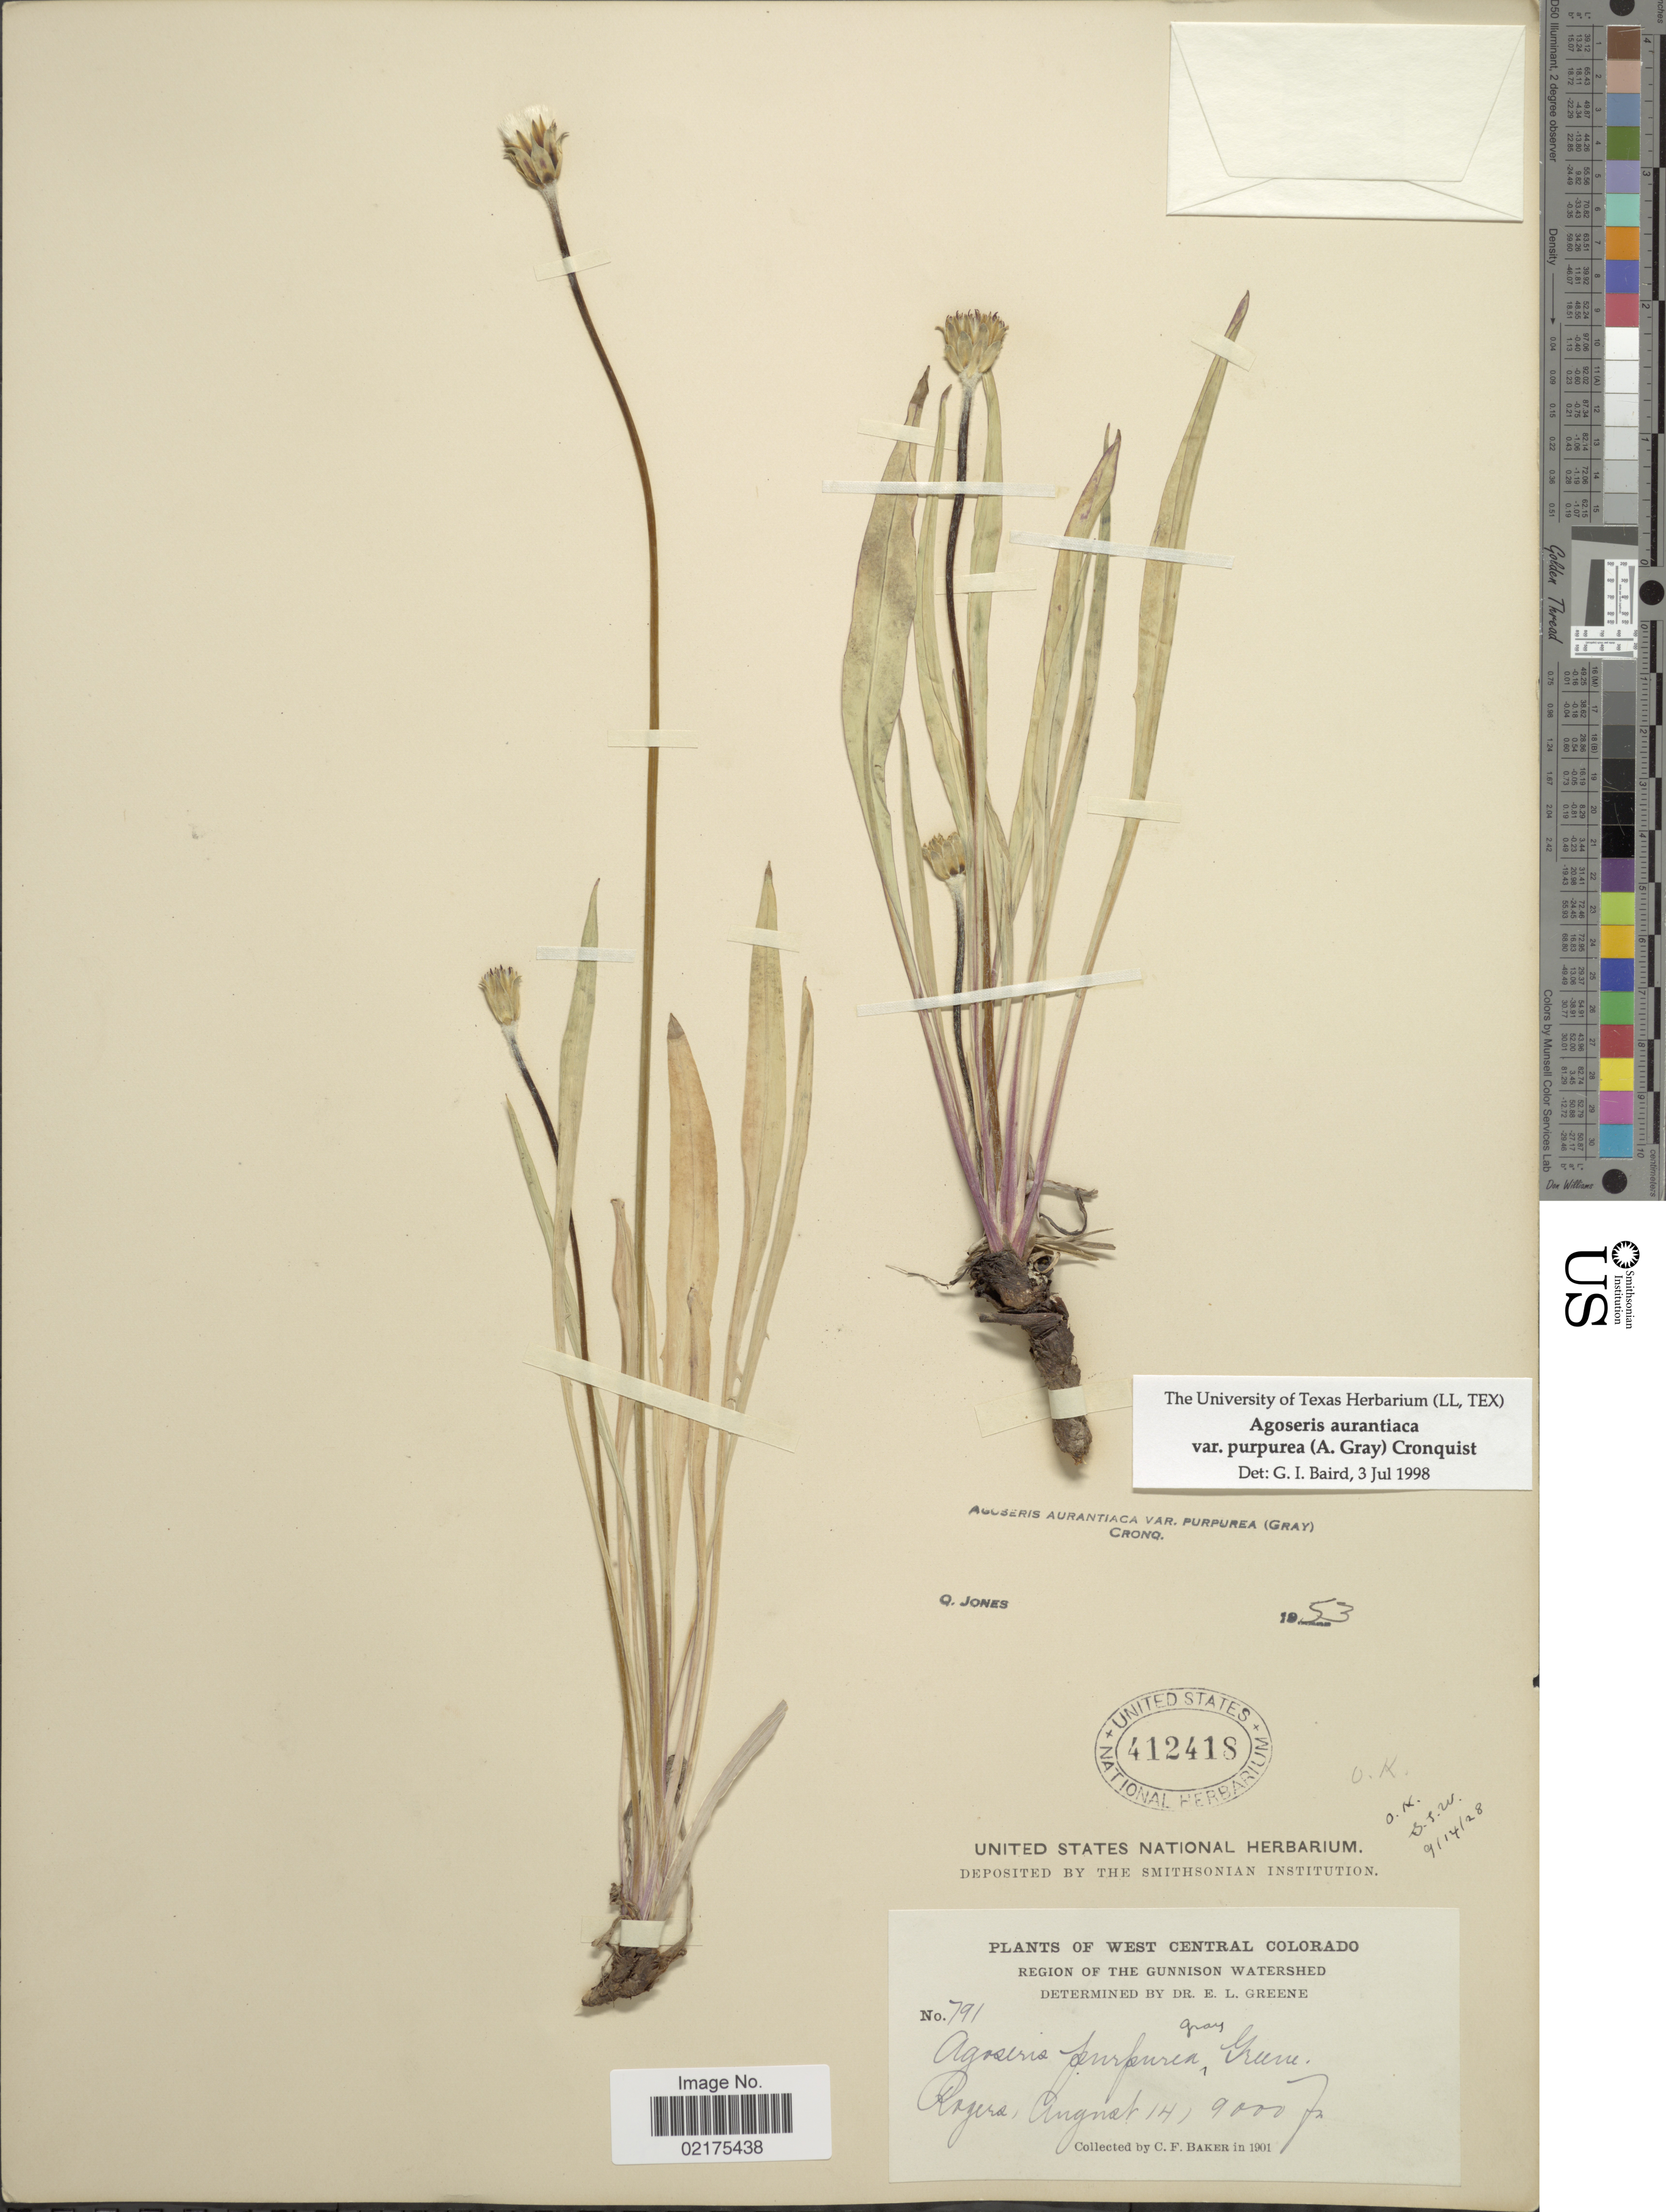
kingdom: Plantae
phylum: Tracheophyta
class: Magnoliopsida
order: Asterales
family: Asteraceae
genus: Agoseris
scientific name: Agoseris aurantiaca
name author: (Hook.) Greene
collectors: C. F. Baker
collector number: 791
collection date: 1901-08-14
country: United States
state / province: Colorado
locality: West central Colorado, region of the Gunnison Watershed, Rogera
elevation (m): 2743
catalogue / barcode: US 412418